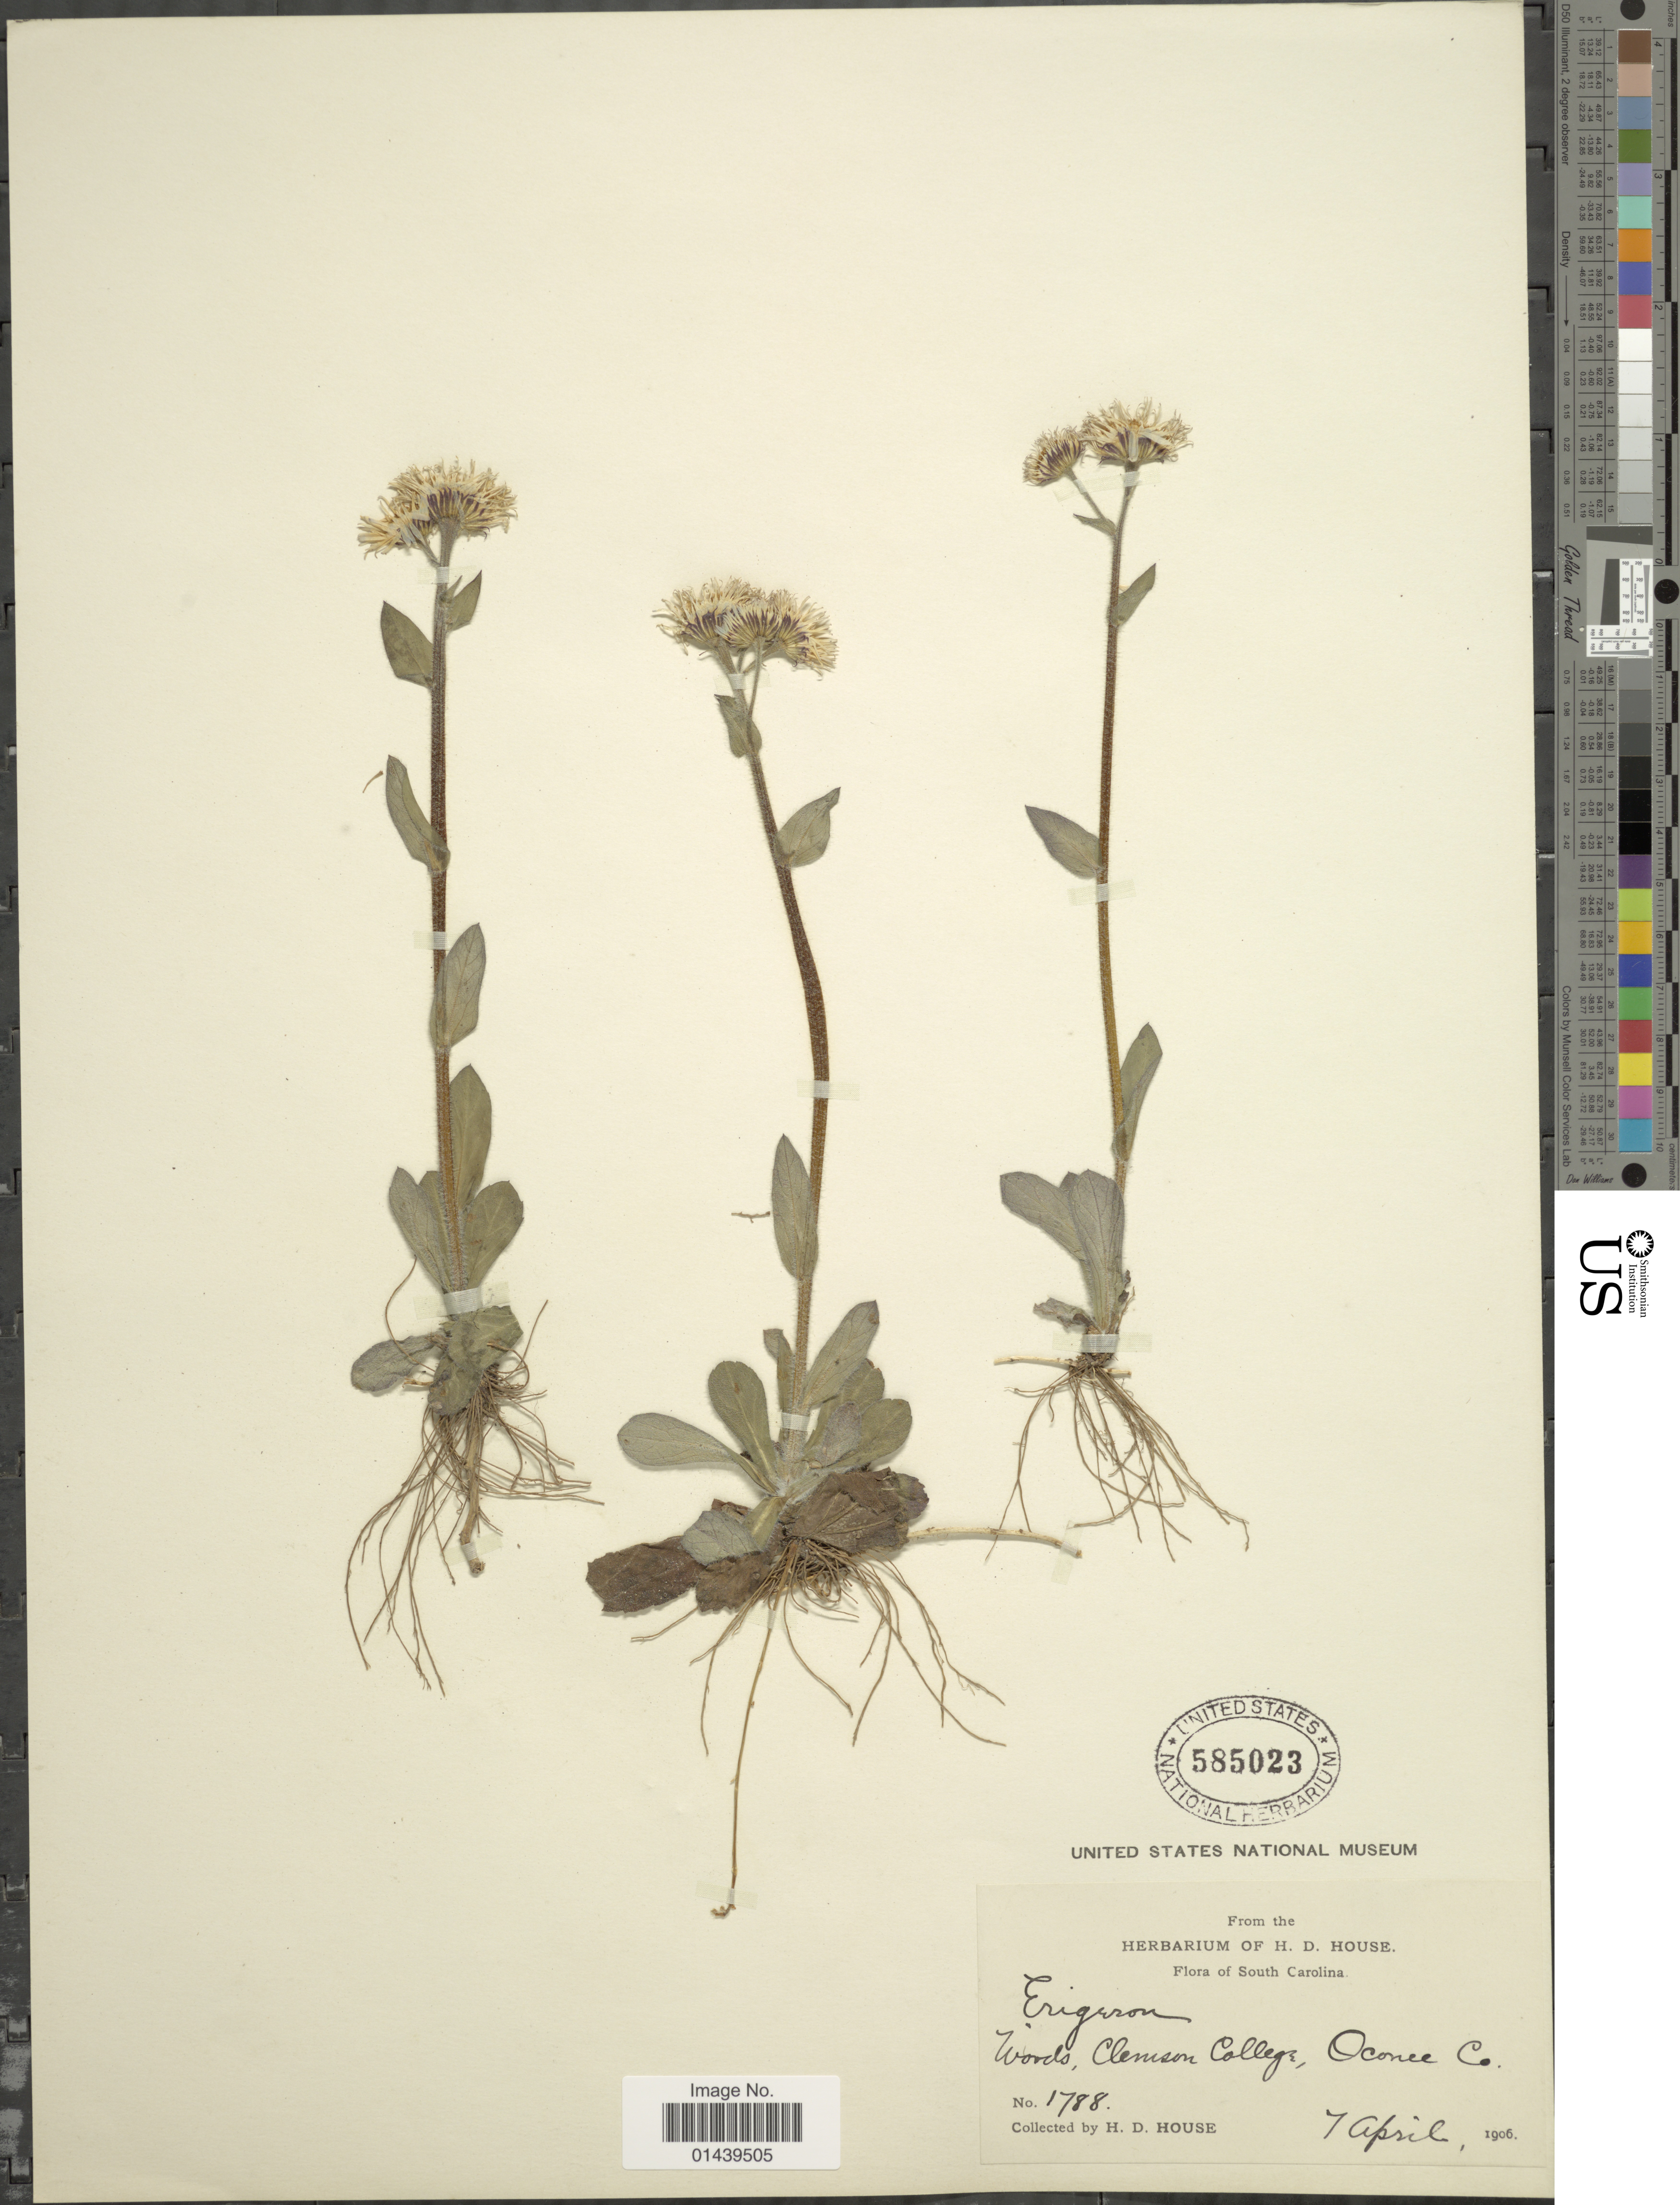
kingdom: Plantae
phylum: Tracheophyta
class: Magnoliopsida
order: Asterales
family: Asteraceae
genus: Erigeron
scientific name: Erigeron pulchellus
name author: Michx.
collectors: H. D. House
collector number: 1788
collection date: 1906-04-07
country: United States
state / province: South Carolina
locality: Clemson College, Oconee Co.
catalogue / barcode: US 585023